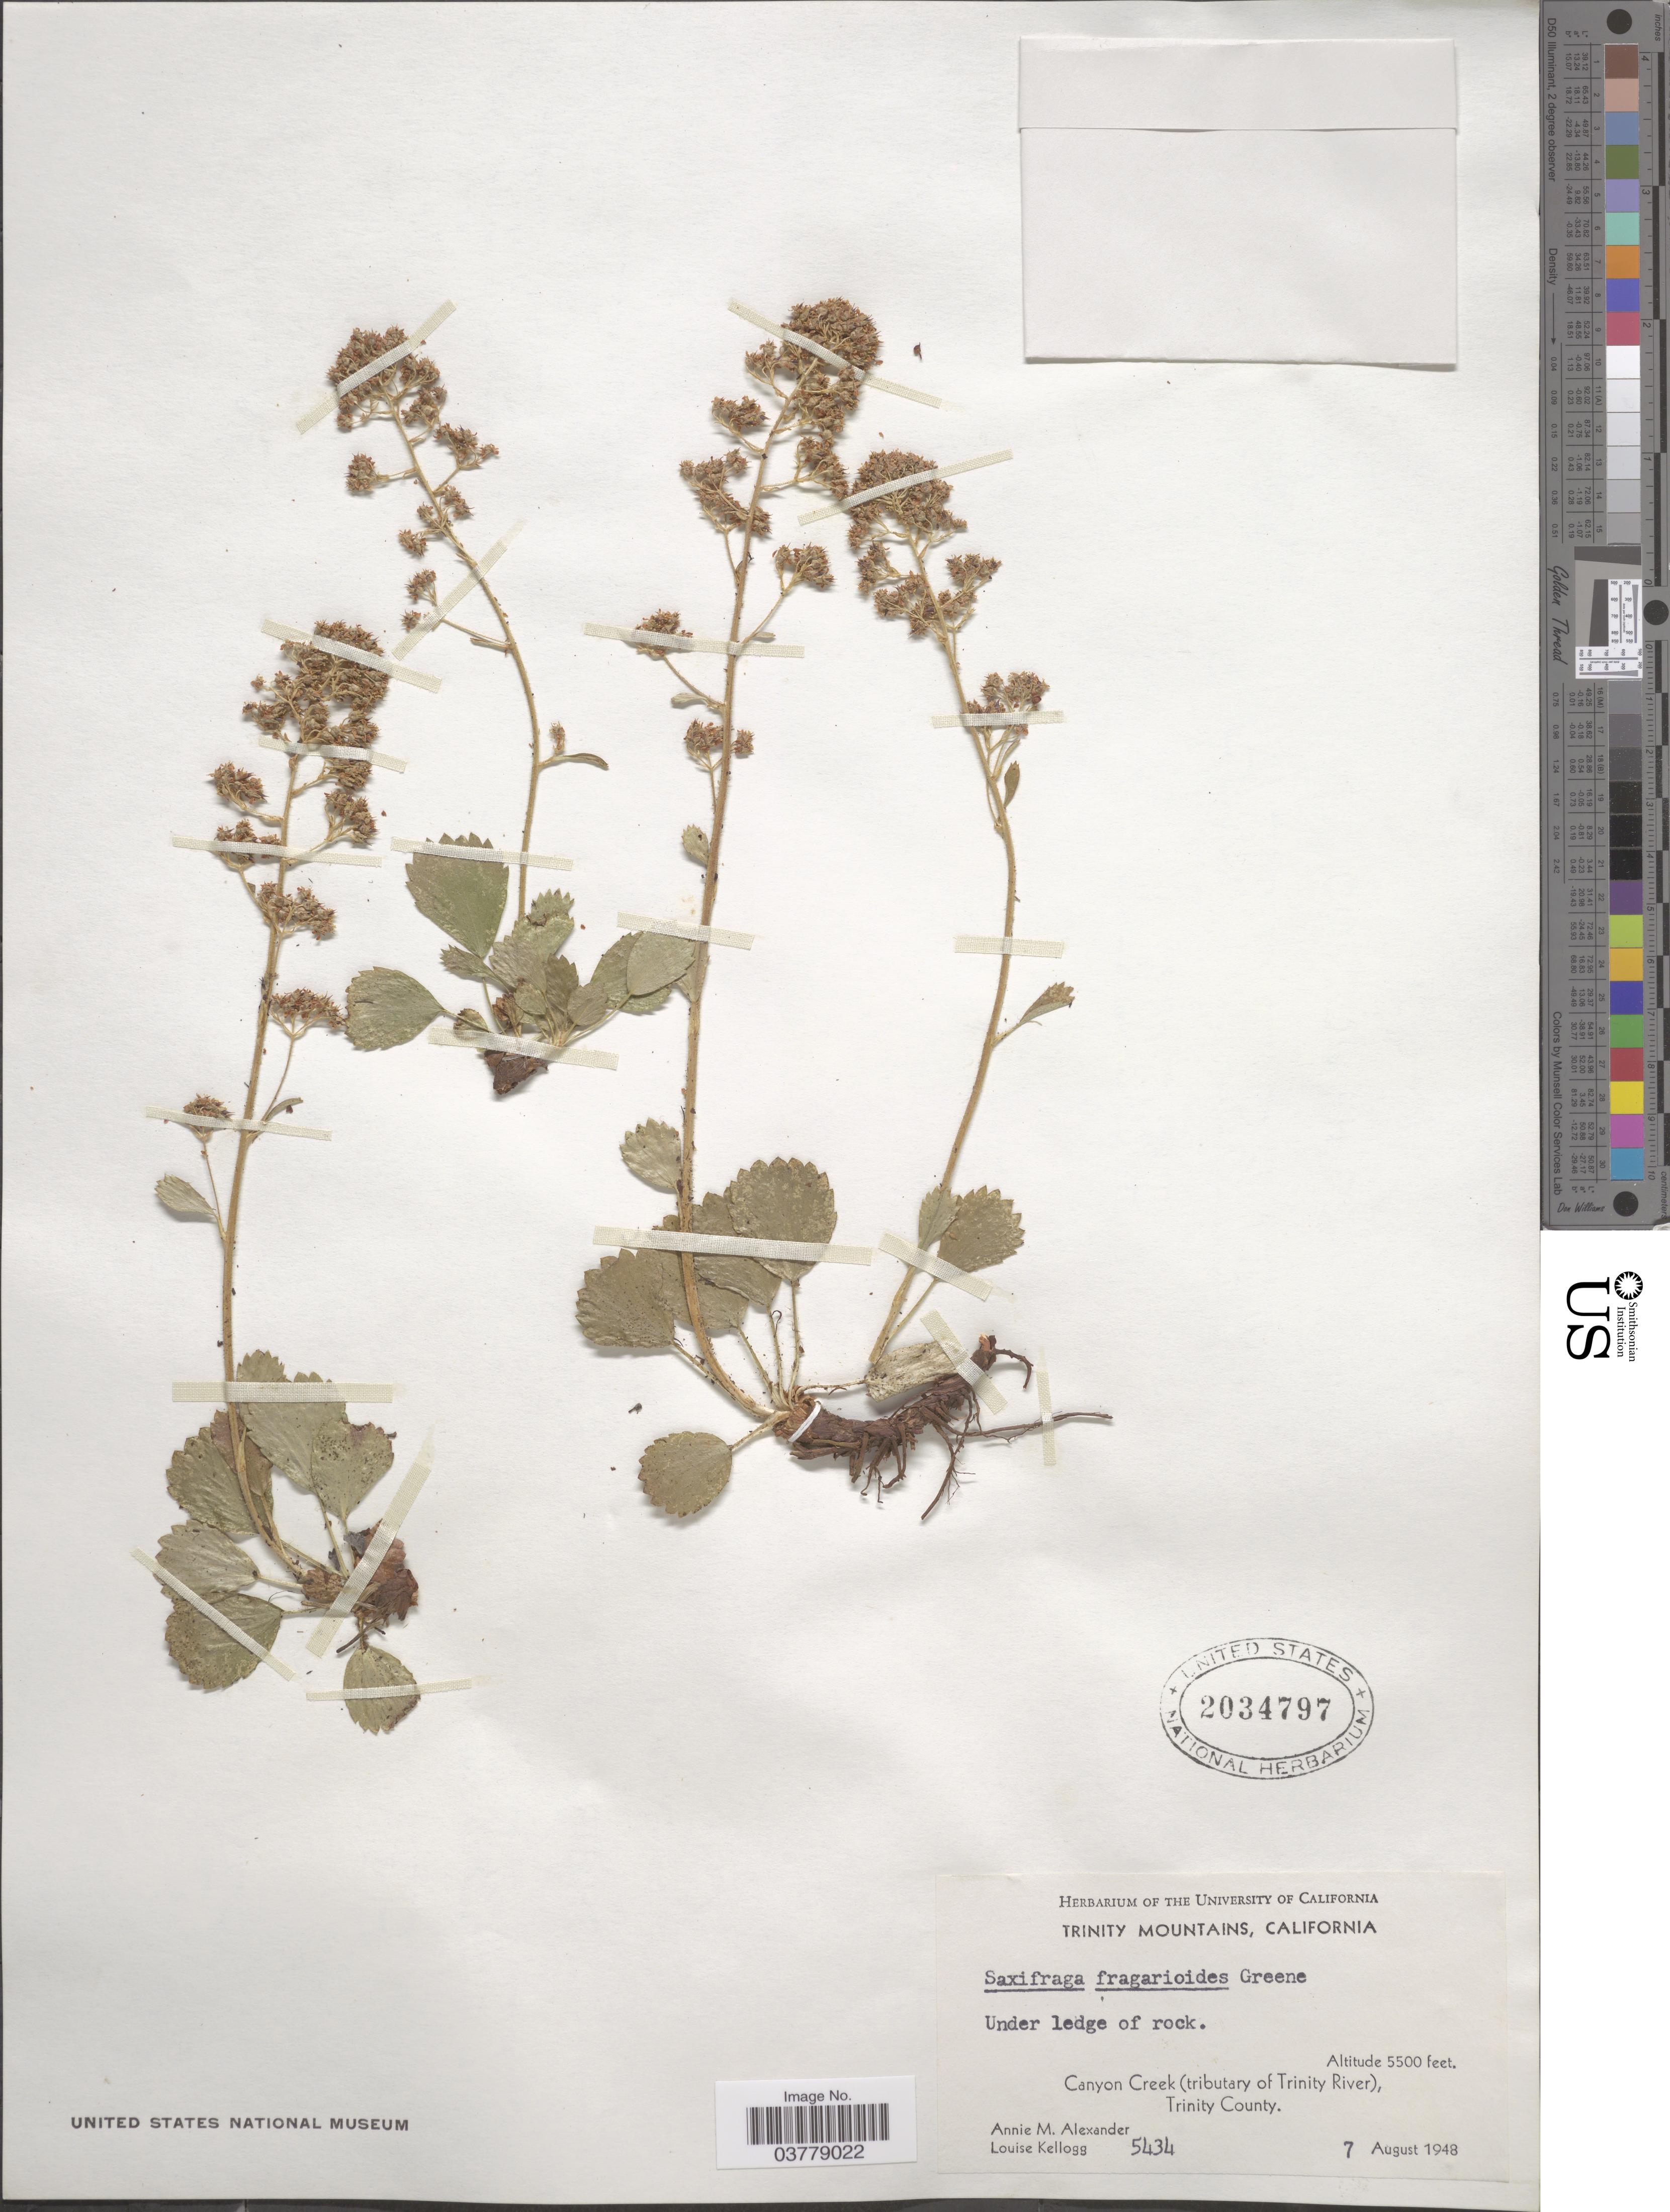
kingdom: Plantae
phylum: Tracheophyta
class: Magnoliopsida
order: Saxifragales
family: Saxifragaceae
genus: Saxifragopsis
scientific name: Saxifragopsis fragarioides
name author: (Greene) Small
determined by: Strong, Mark T., (BOT), Smithsonian Institution - National Museum of Natural History (UNITED STATES)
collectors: A. M. Alexander & L. Kellogg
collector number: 5434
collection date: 1948-08-07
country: United States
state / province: California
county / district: Trinity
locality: Trinity Mountains. Canyon Creek (tributary of Trinity River), Trinity County.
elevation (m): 1676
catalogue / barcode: US 2034797